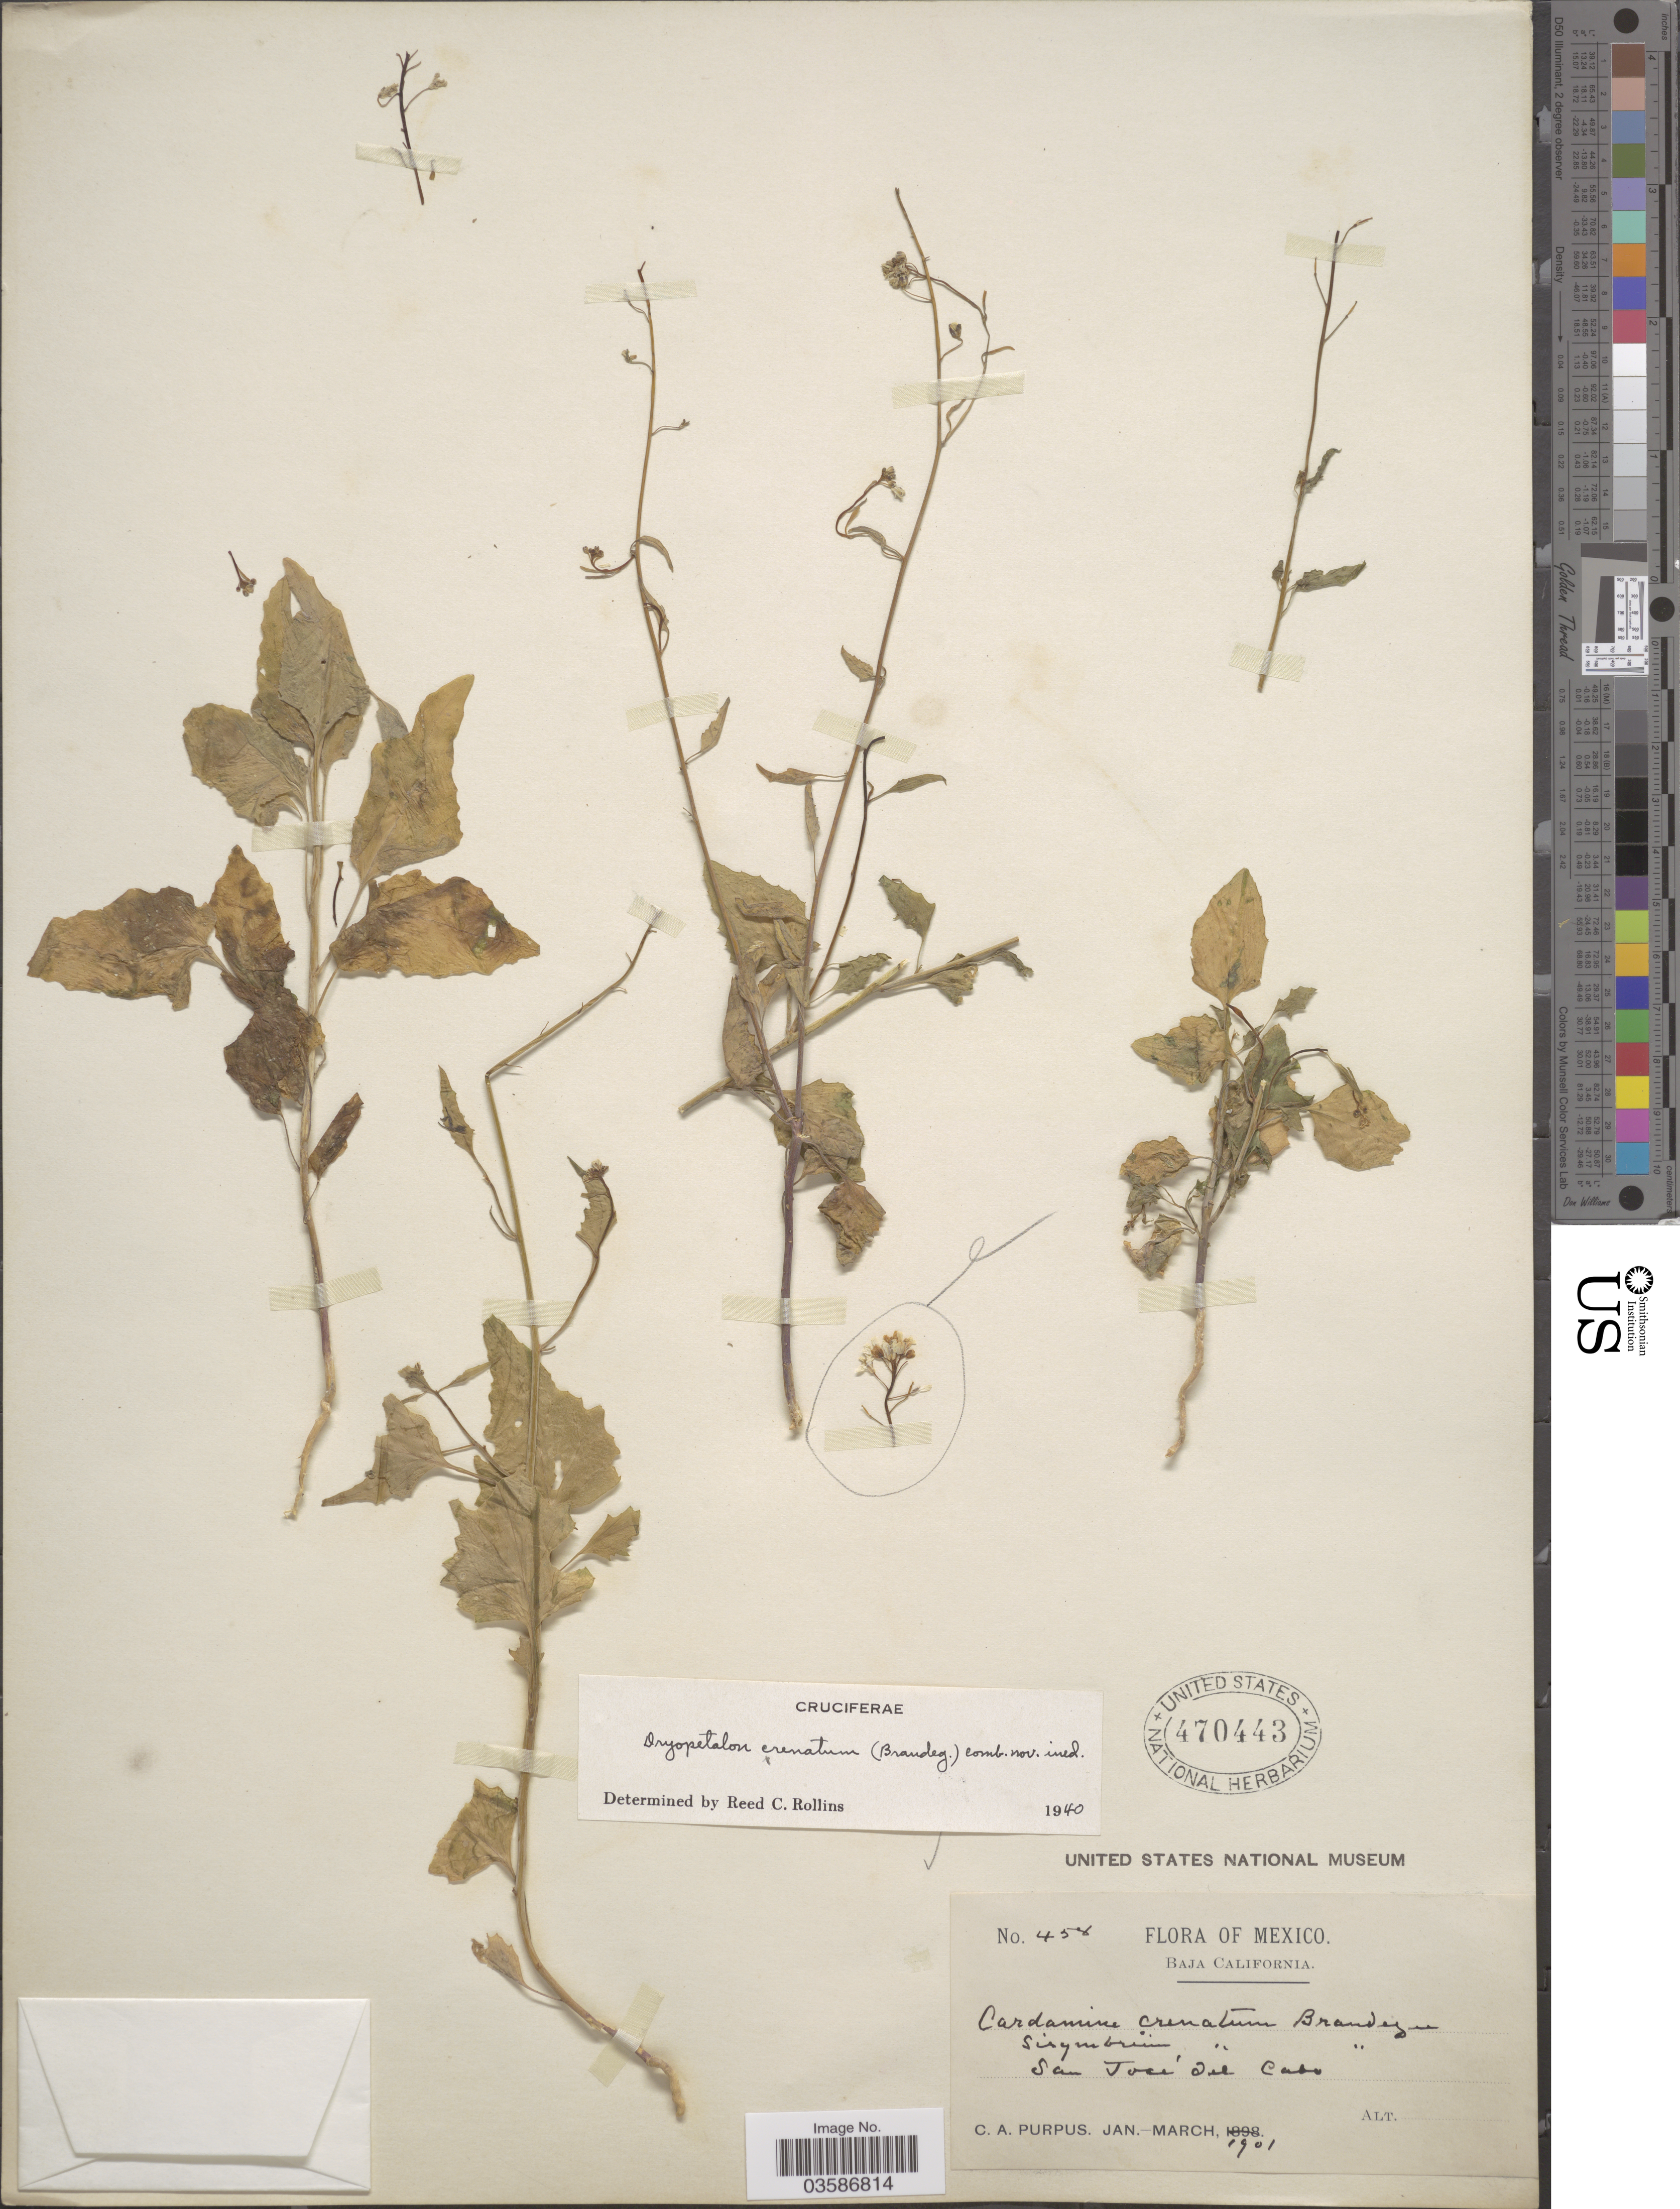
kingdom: Plantae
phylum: Tracheophyta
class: Magnoliopsida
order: Brassicales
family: Brassicaceae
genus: Dryopetalon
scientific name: Dryopetalon crenatum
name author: (Brandegee) Rollins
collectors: C. A. Purpus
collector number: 458*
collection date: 1901-01/1901-03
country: Mexico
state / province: Baja California Sur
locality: San Jose du Cabo.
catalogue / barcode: US 470443